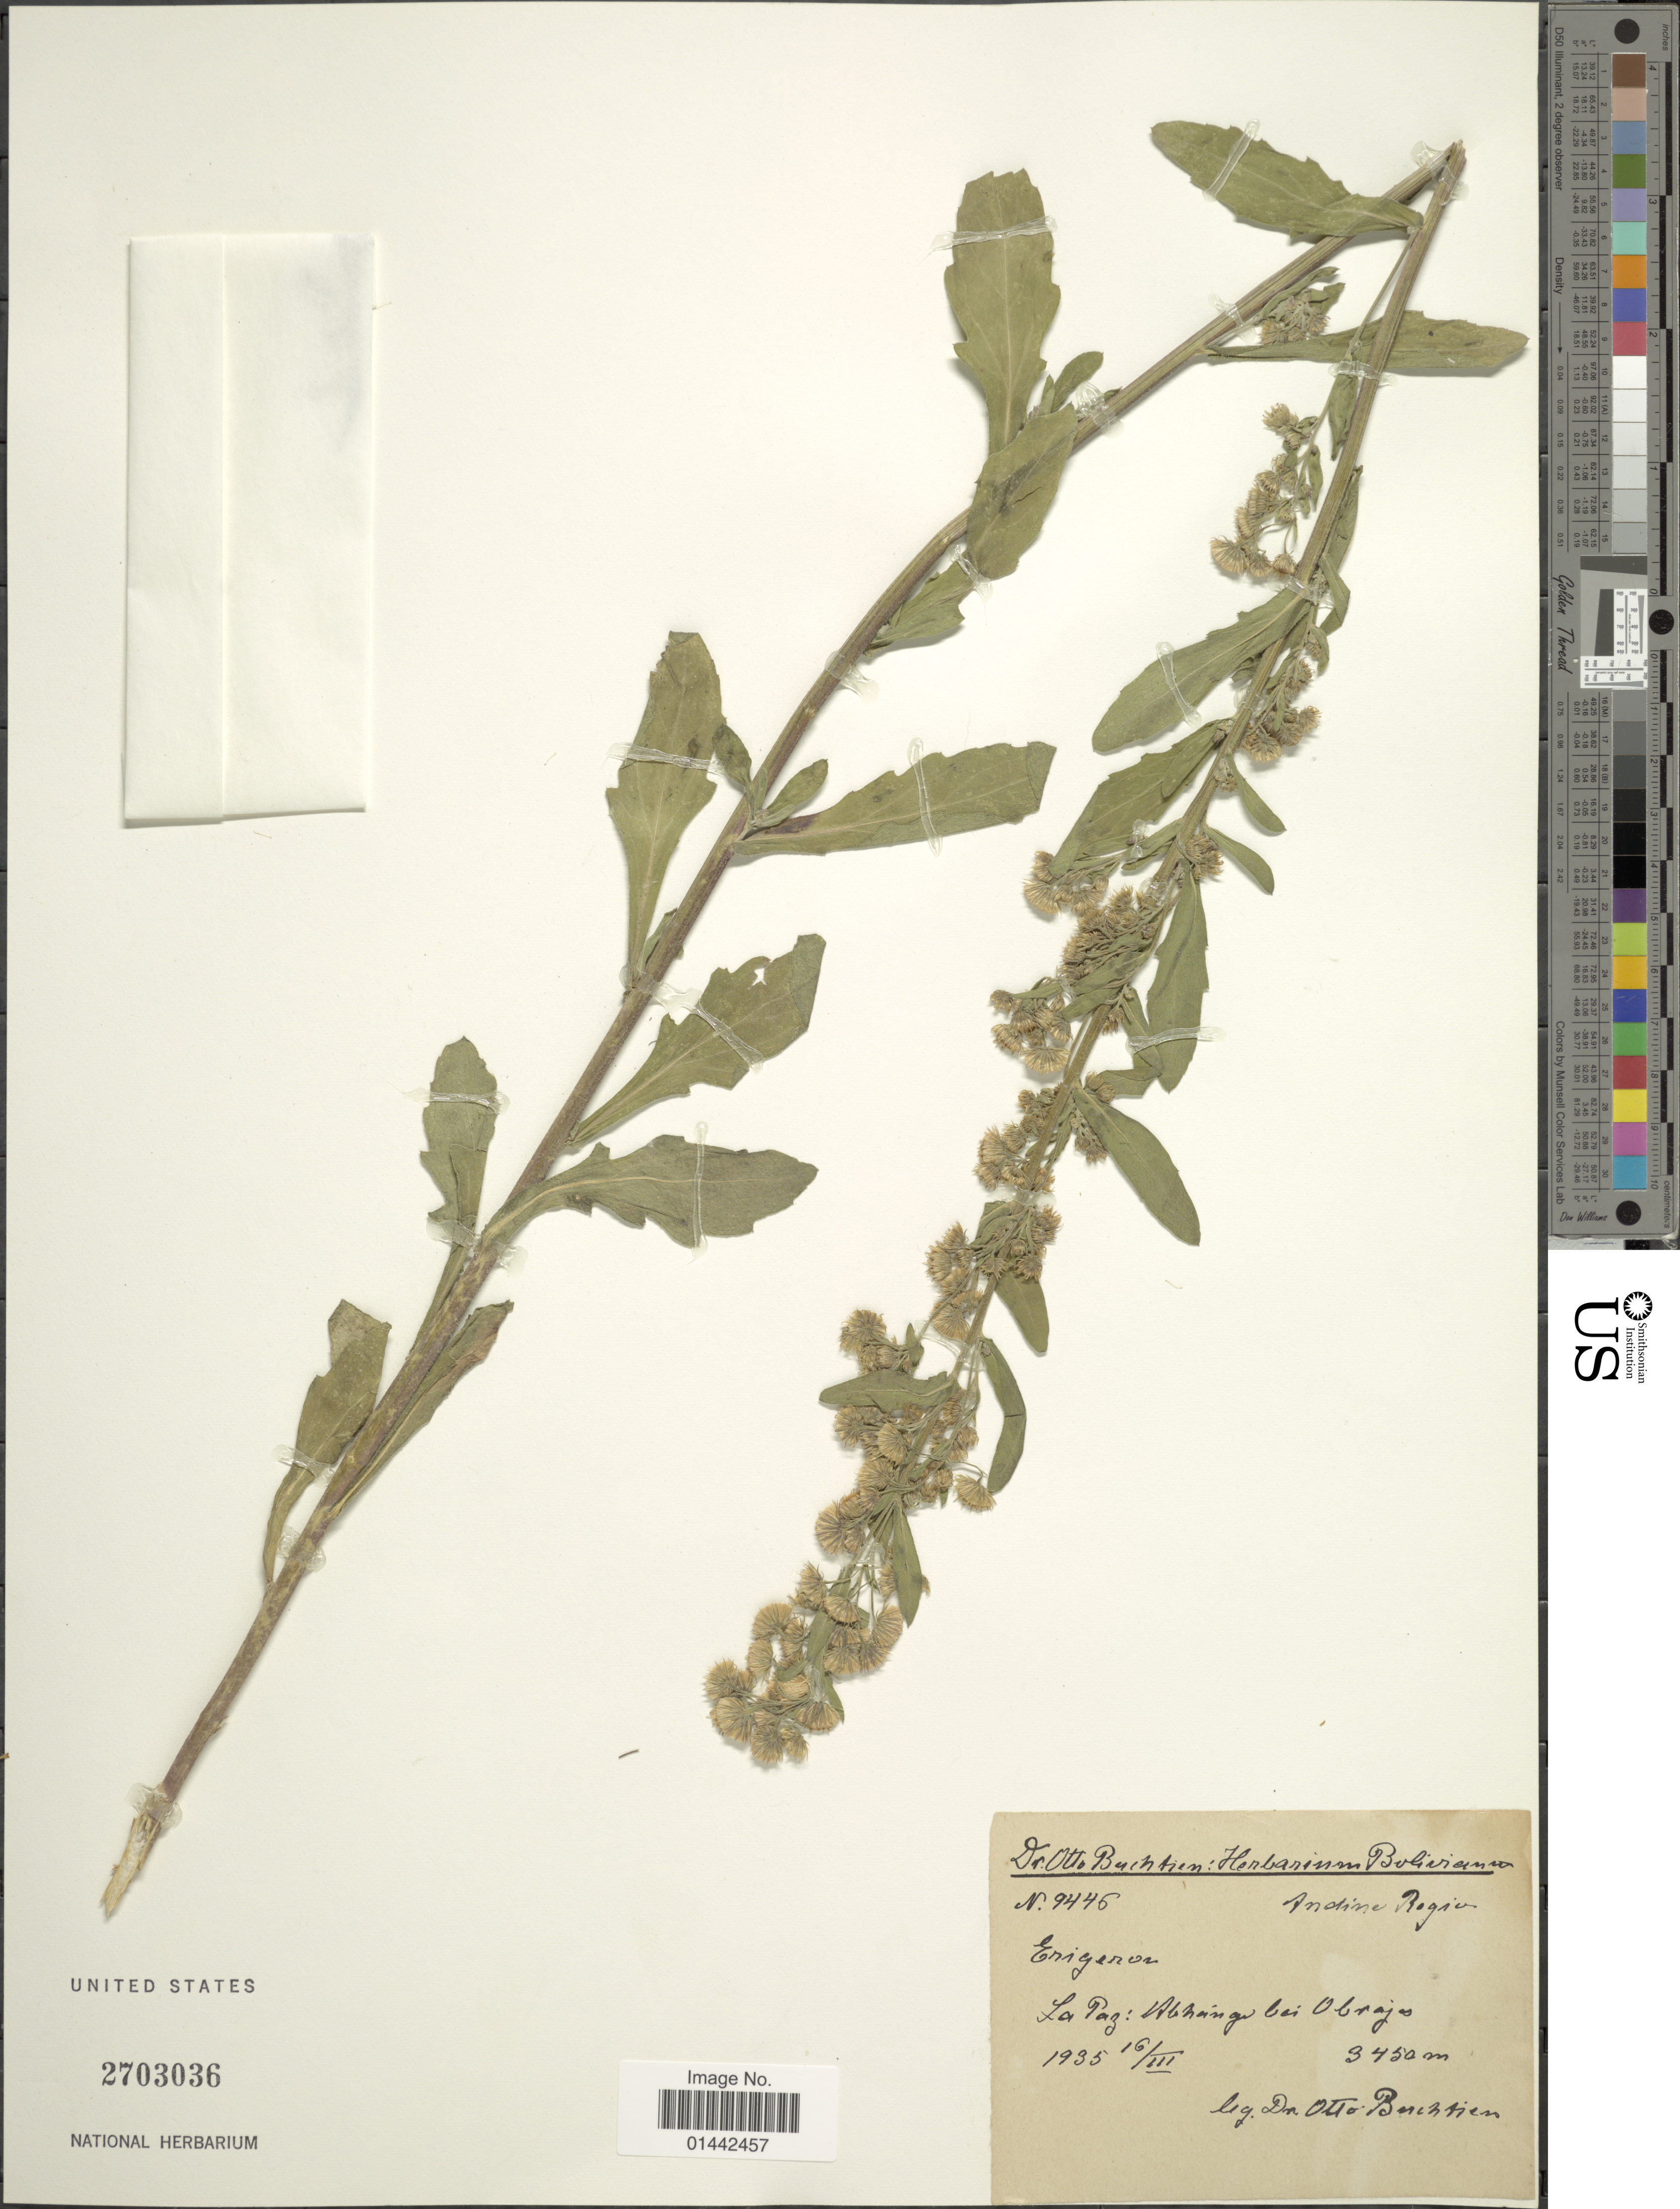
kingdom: Plantae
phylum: Tracheophyta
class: Magnoliopsida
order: Asterales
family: Asteraceae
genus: Erigeron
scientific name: Erigeron sp.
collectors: O. Buchtien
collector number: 9446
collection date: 1935-03-16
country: Bolivia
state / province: La Paz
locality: Abhang bei Obrajes, Andina Regio.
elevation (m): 3450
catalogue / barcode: US 2703036